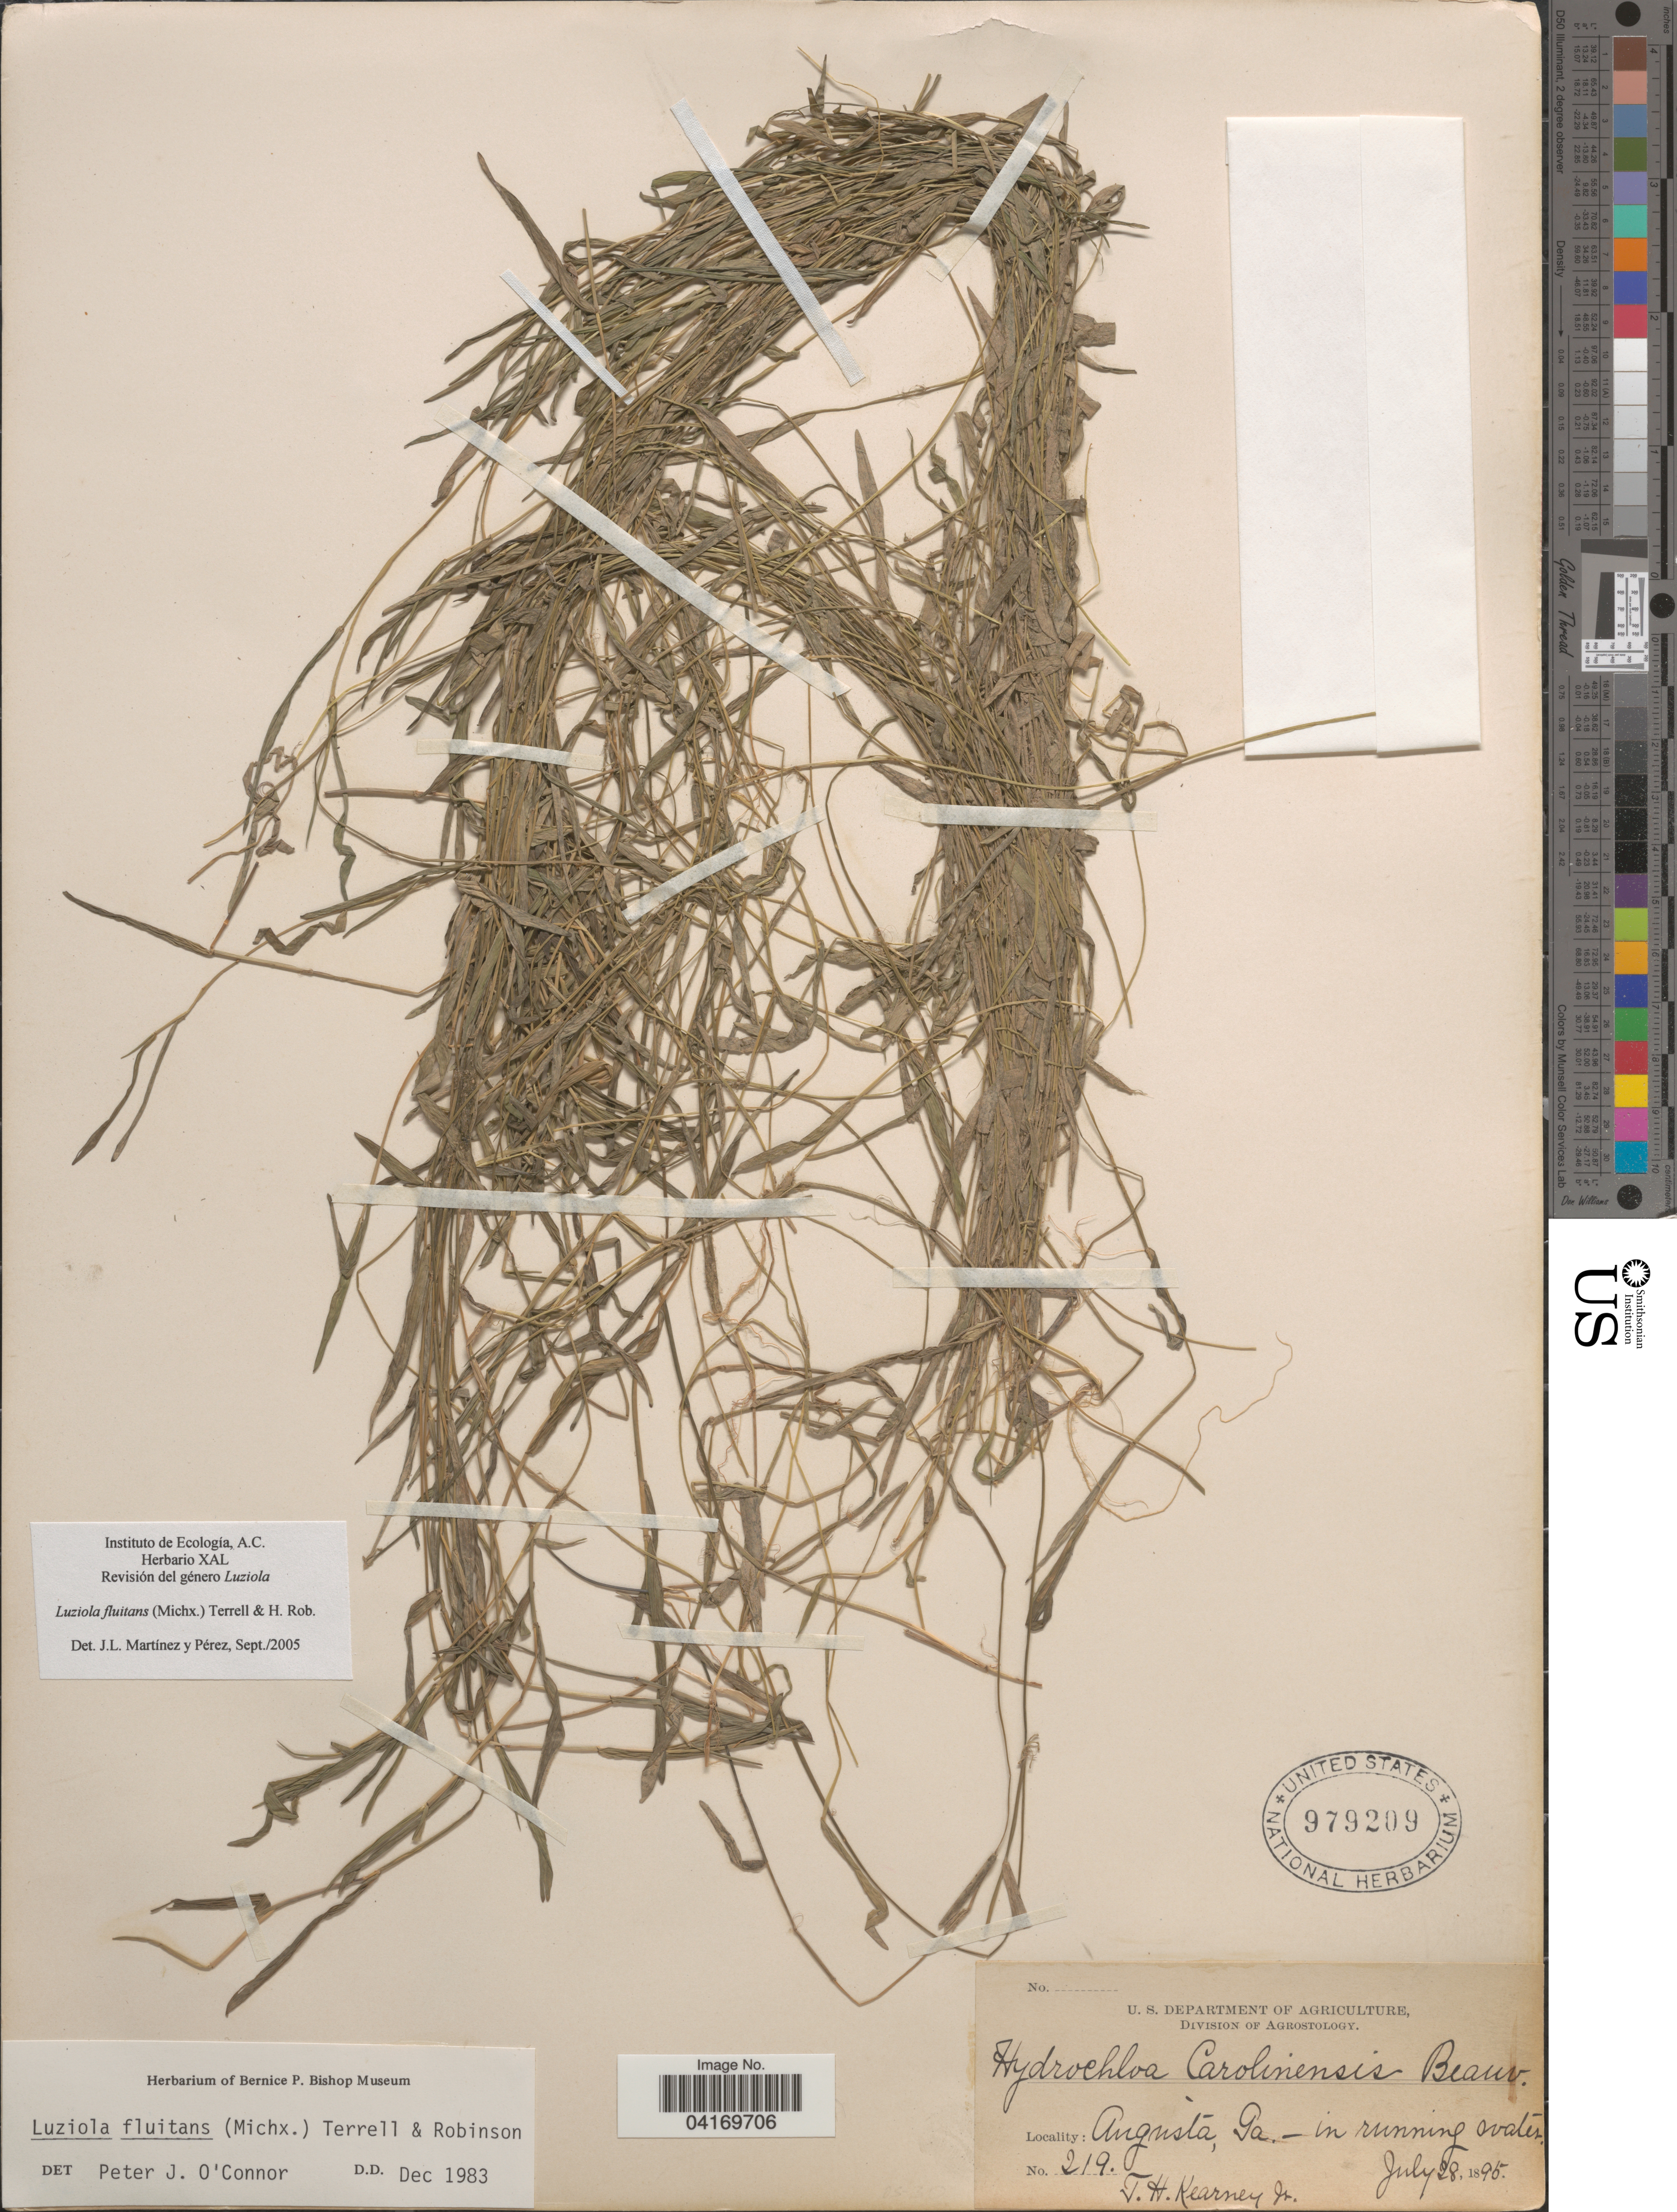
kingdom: Plantae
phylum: Tracheophyta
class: Liliopsida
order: Poales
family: Poaceae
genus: Luziola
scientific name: Luziola fluitans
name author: (Michx.) Terrell & H. Rob.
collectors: T. H. Kearney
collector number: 219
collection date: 1895-07-28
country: United States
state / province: Pennsylvania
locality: Augusta.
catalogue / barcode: US 979209